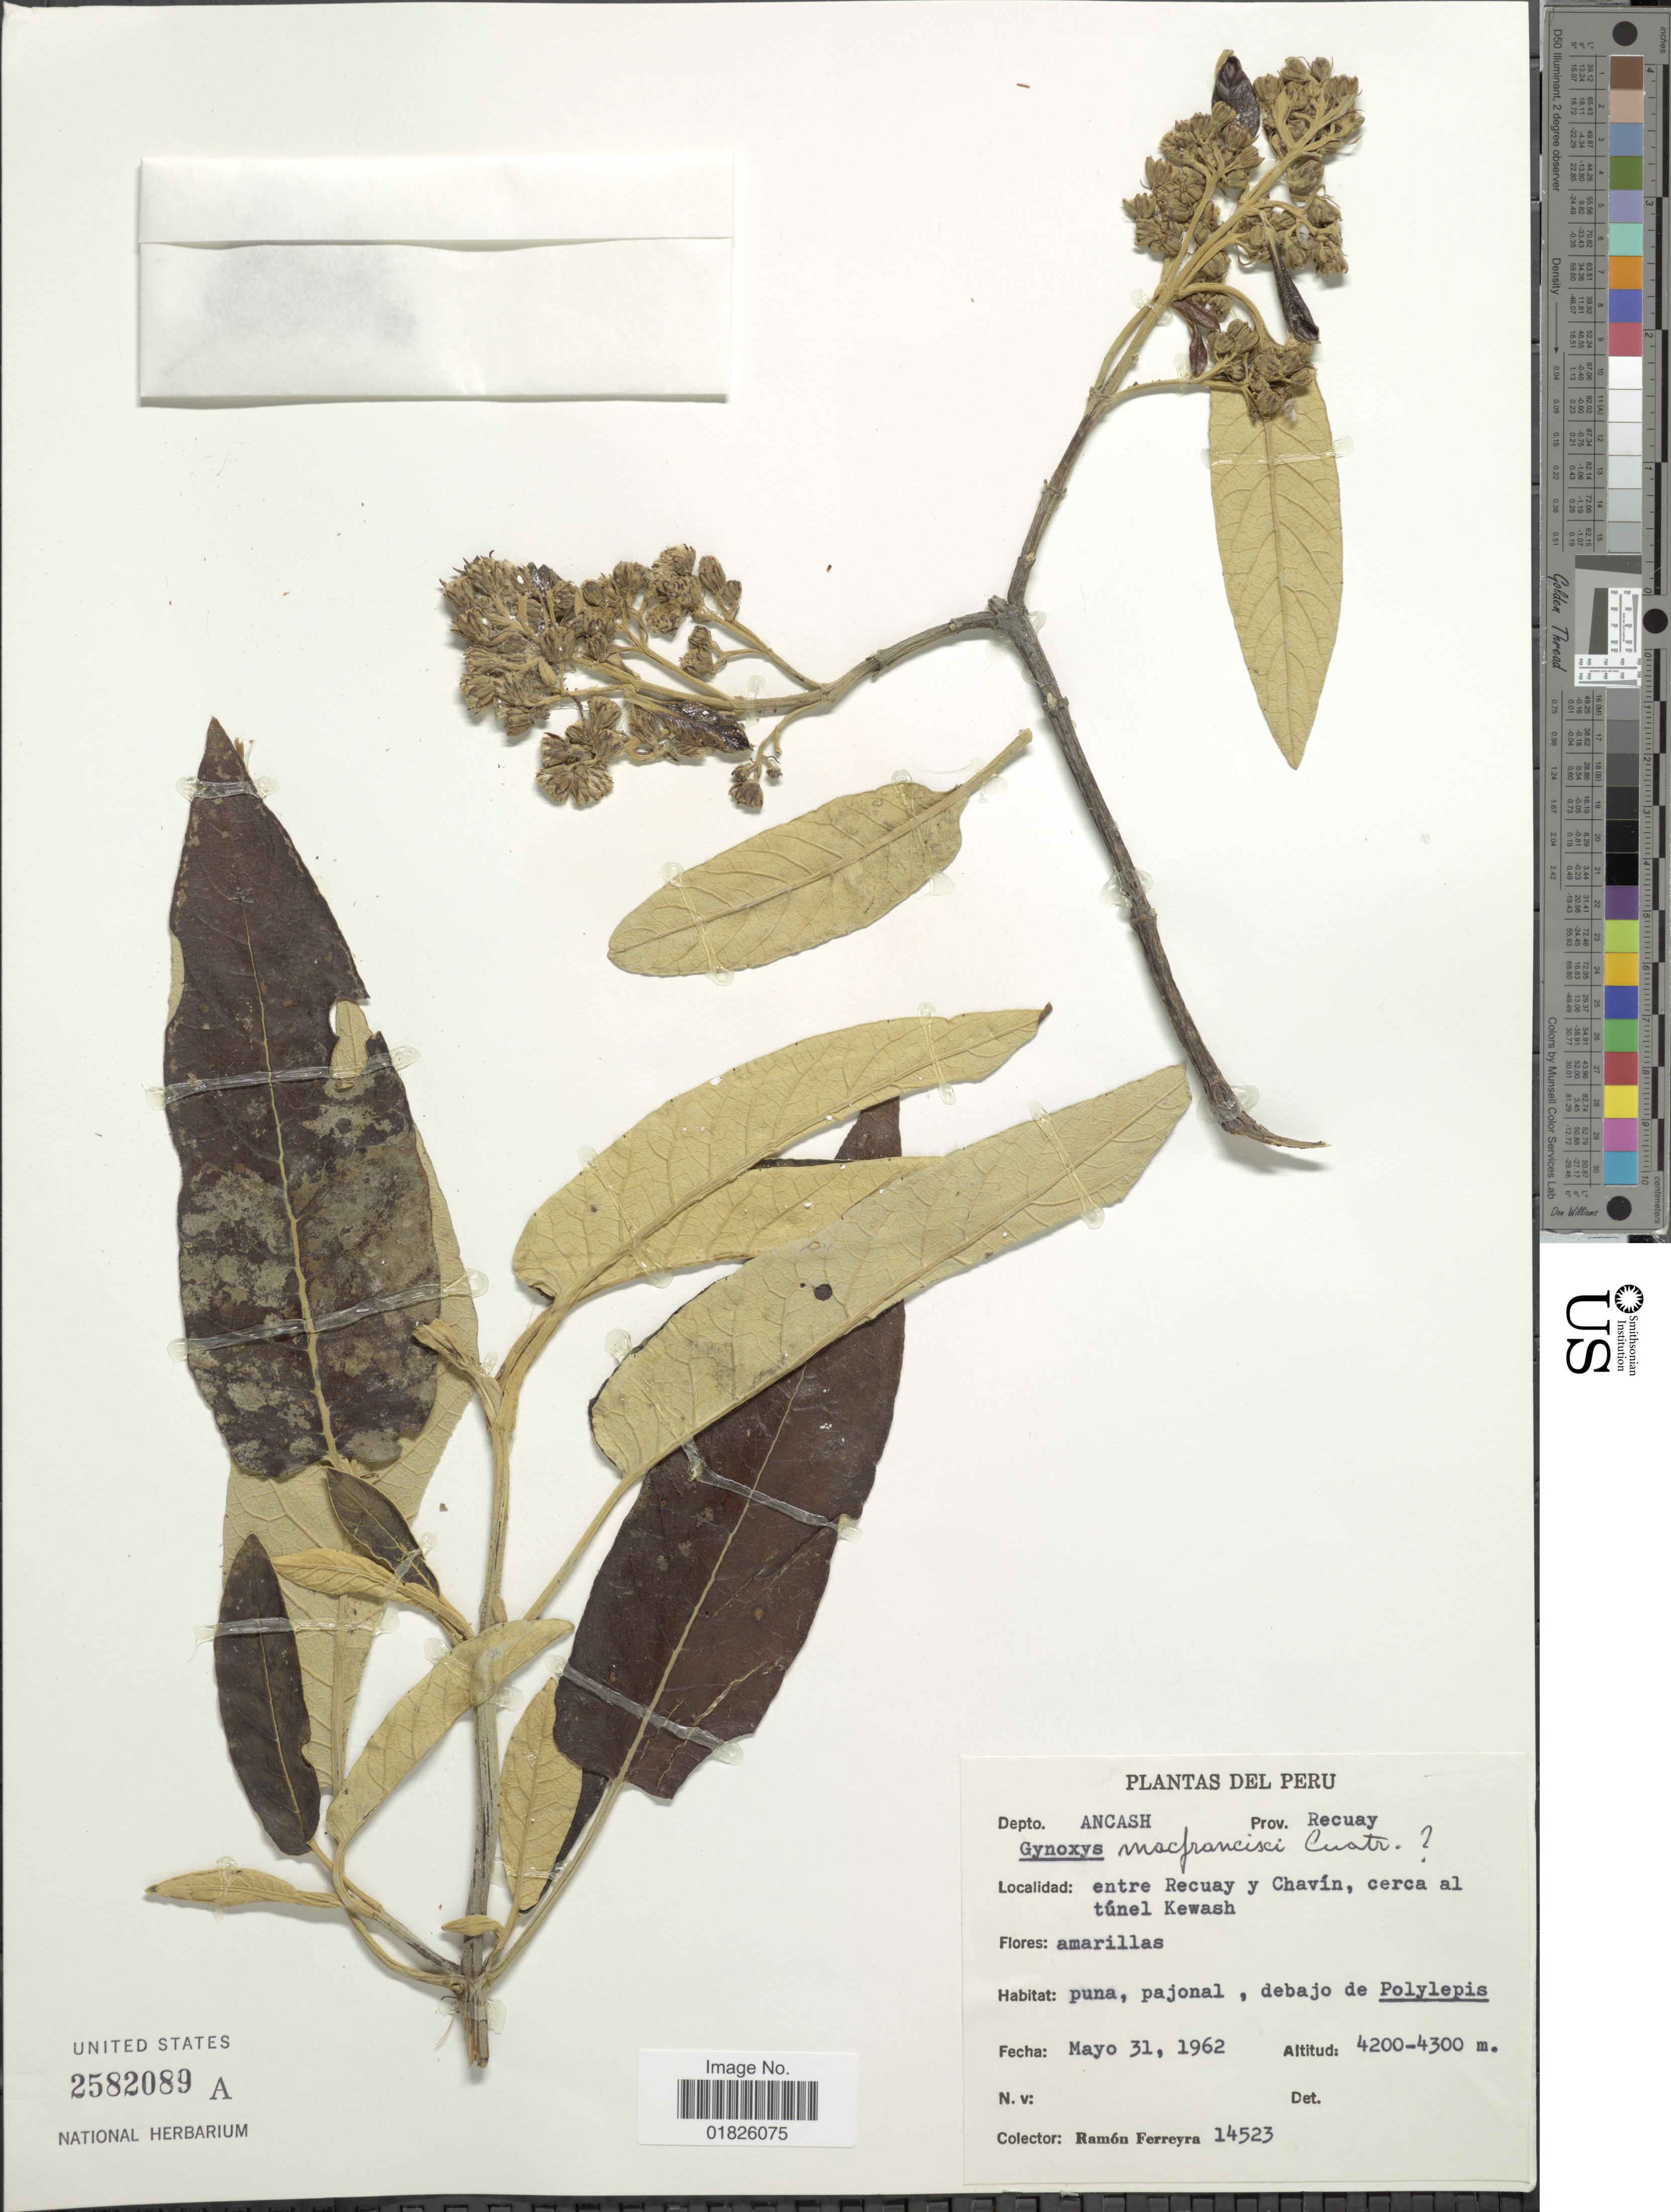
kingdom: Plantae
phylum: Tracheophyta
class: Magnoliopsida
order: Asterales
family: Asteraceae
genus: Gynoxys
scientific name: Gynoxys caracensis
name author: Muschl.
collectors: R. A. Ferreyra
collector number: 14523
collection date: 1962-05-31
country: Peru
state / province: Ancash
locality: Prov. Recuay. Entre Recuay y Chavin, cerca al tunel Kewash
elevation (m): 4200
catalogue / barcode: US 2582089A